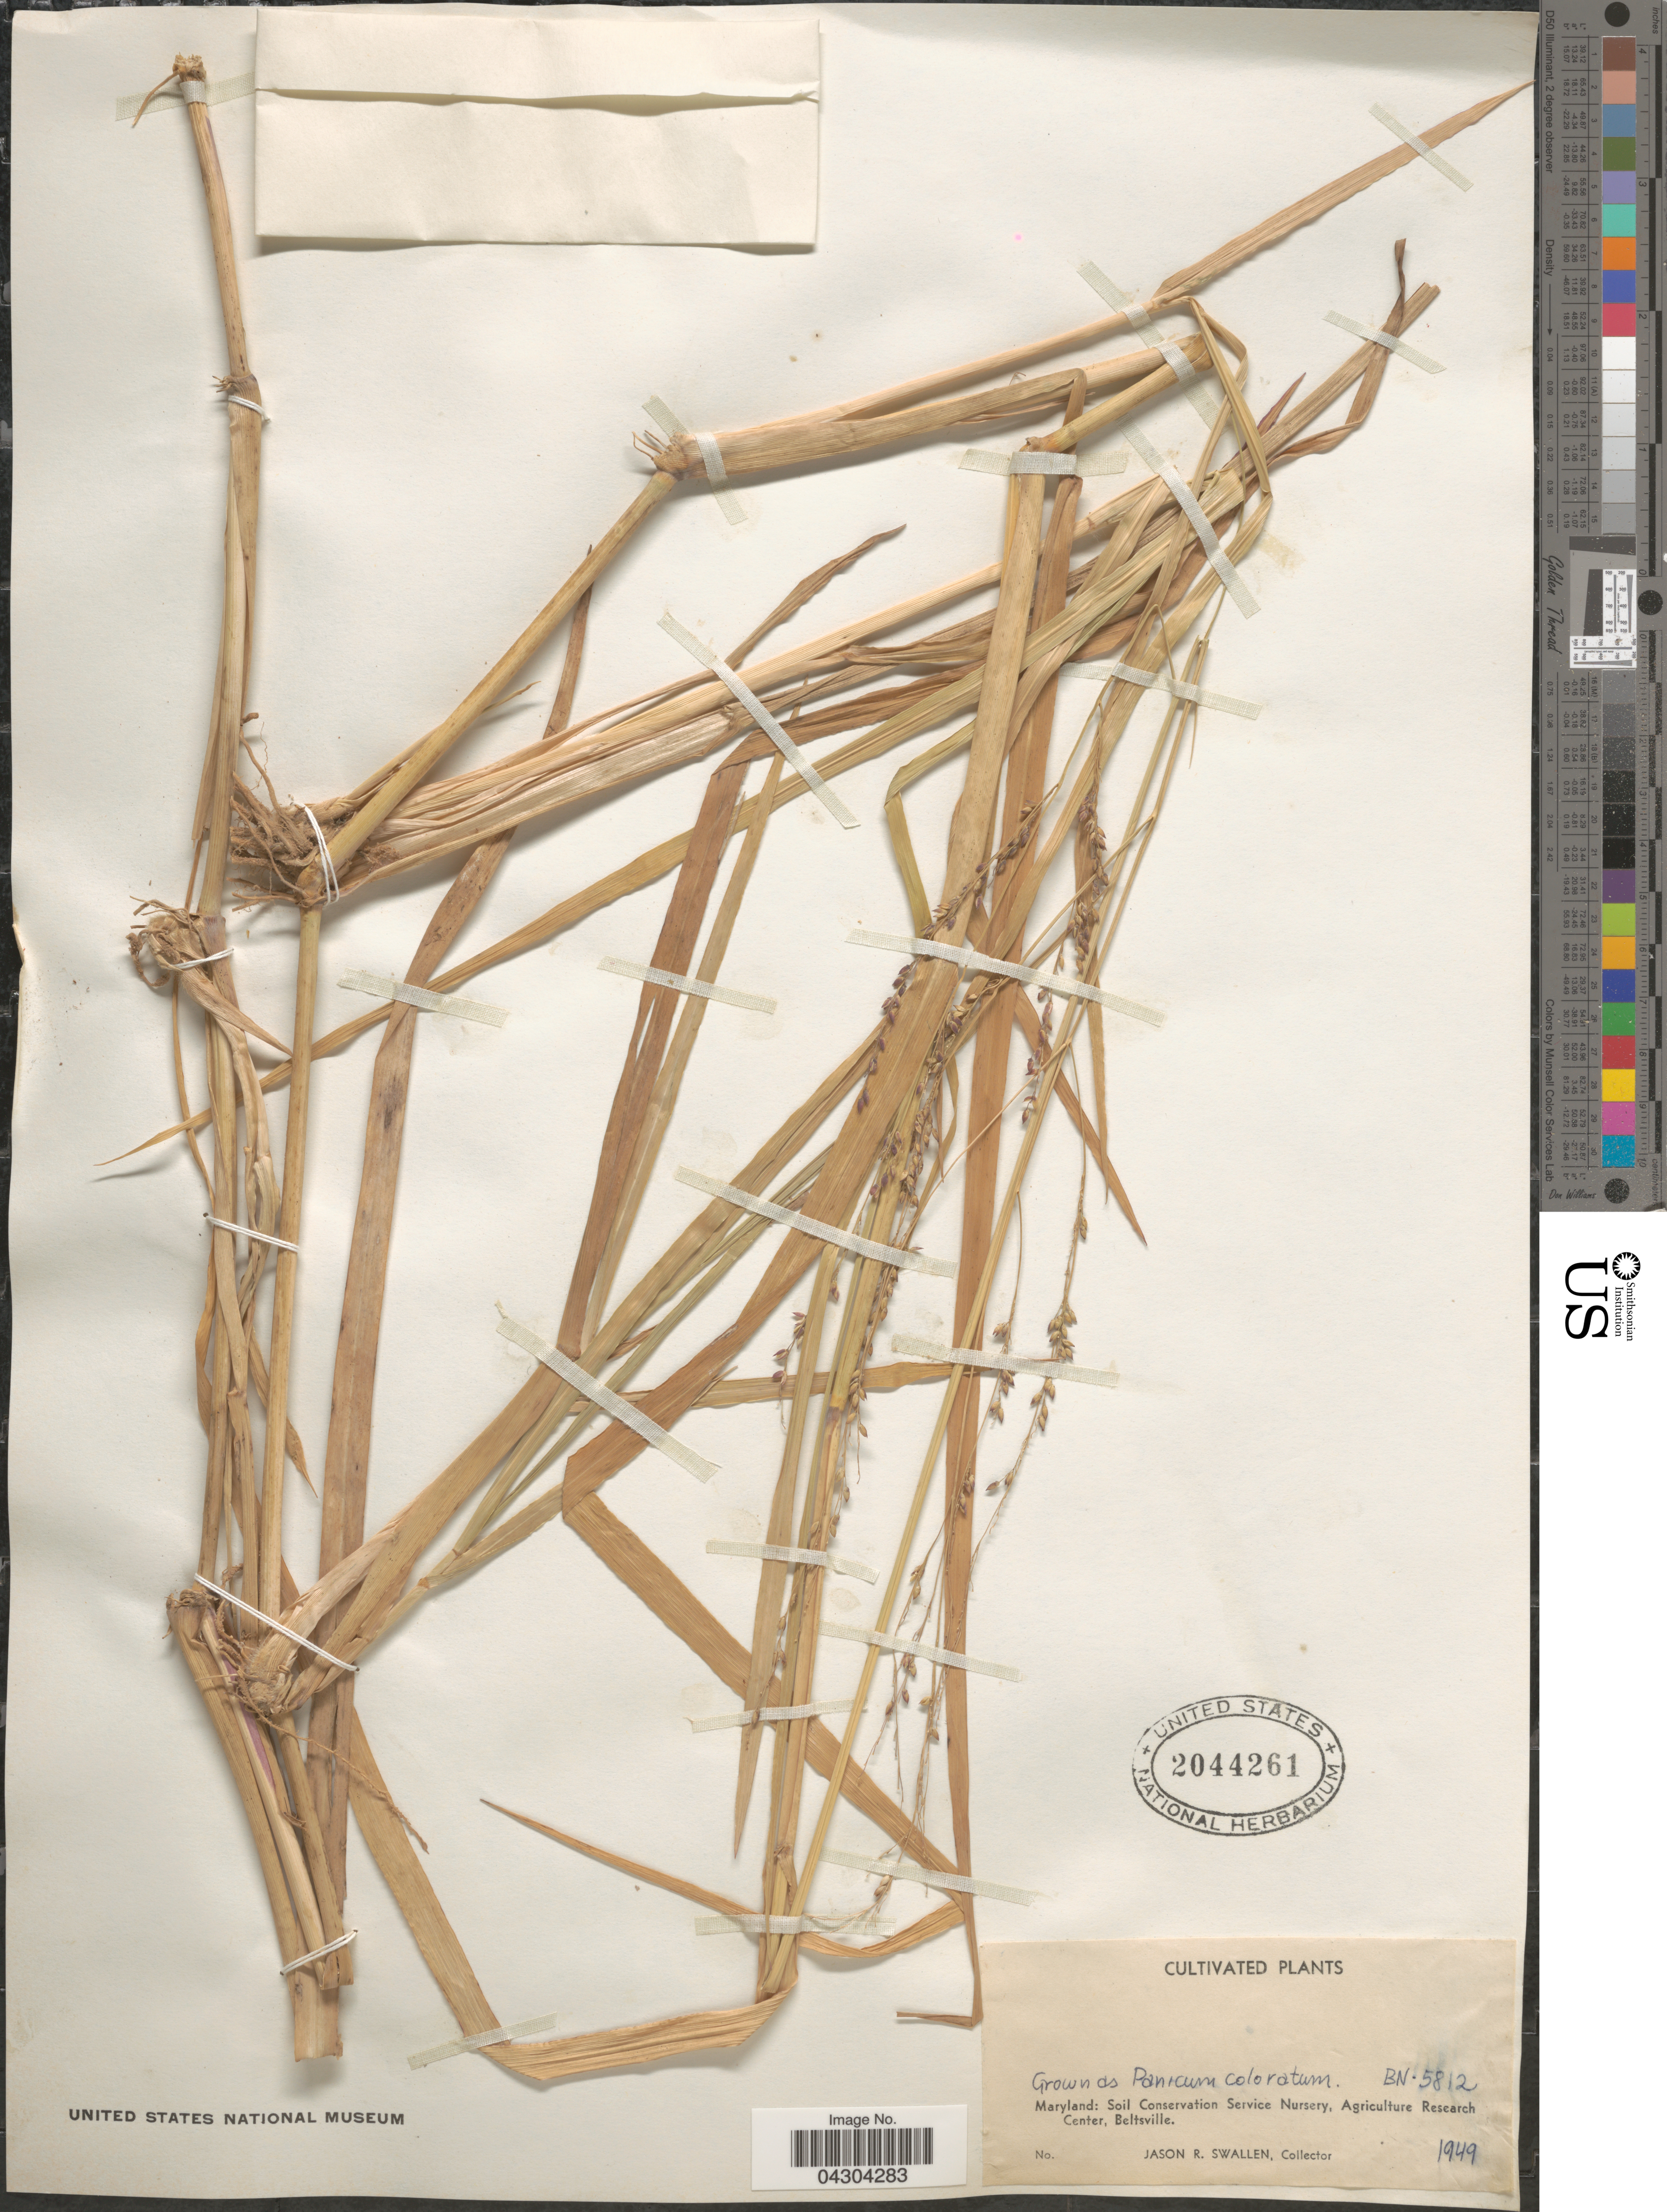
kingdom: Plantae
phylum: Tracheophyta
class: Liliopsida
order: Poales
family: Poaceae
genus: Panicum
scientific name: Panicum coloratum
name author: L.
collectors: J. R. Swallen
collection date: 1949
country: United States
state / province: Maryland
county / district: Prince George's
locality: Soil Conservation Service Nursery, Agriculture Research Center, Beltsville.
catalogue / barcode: US 2044261